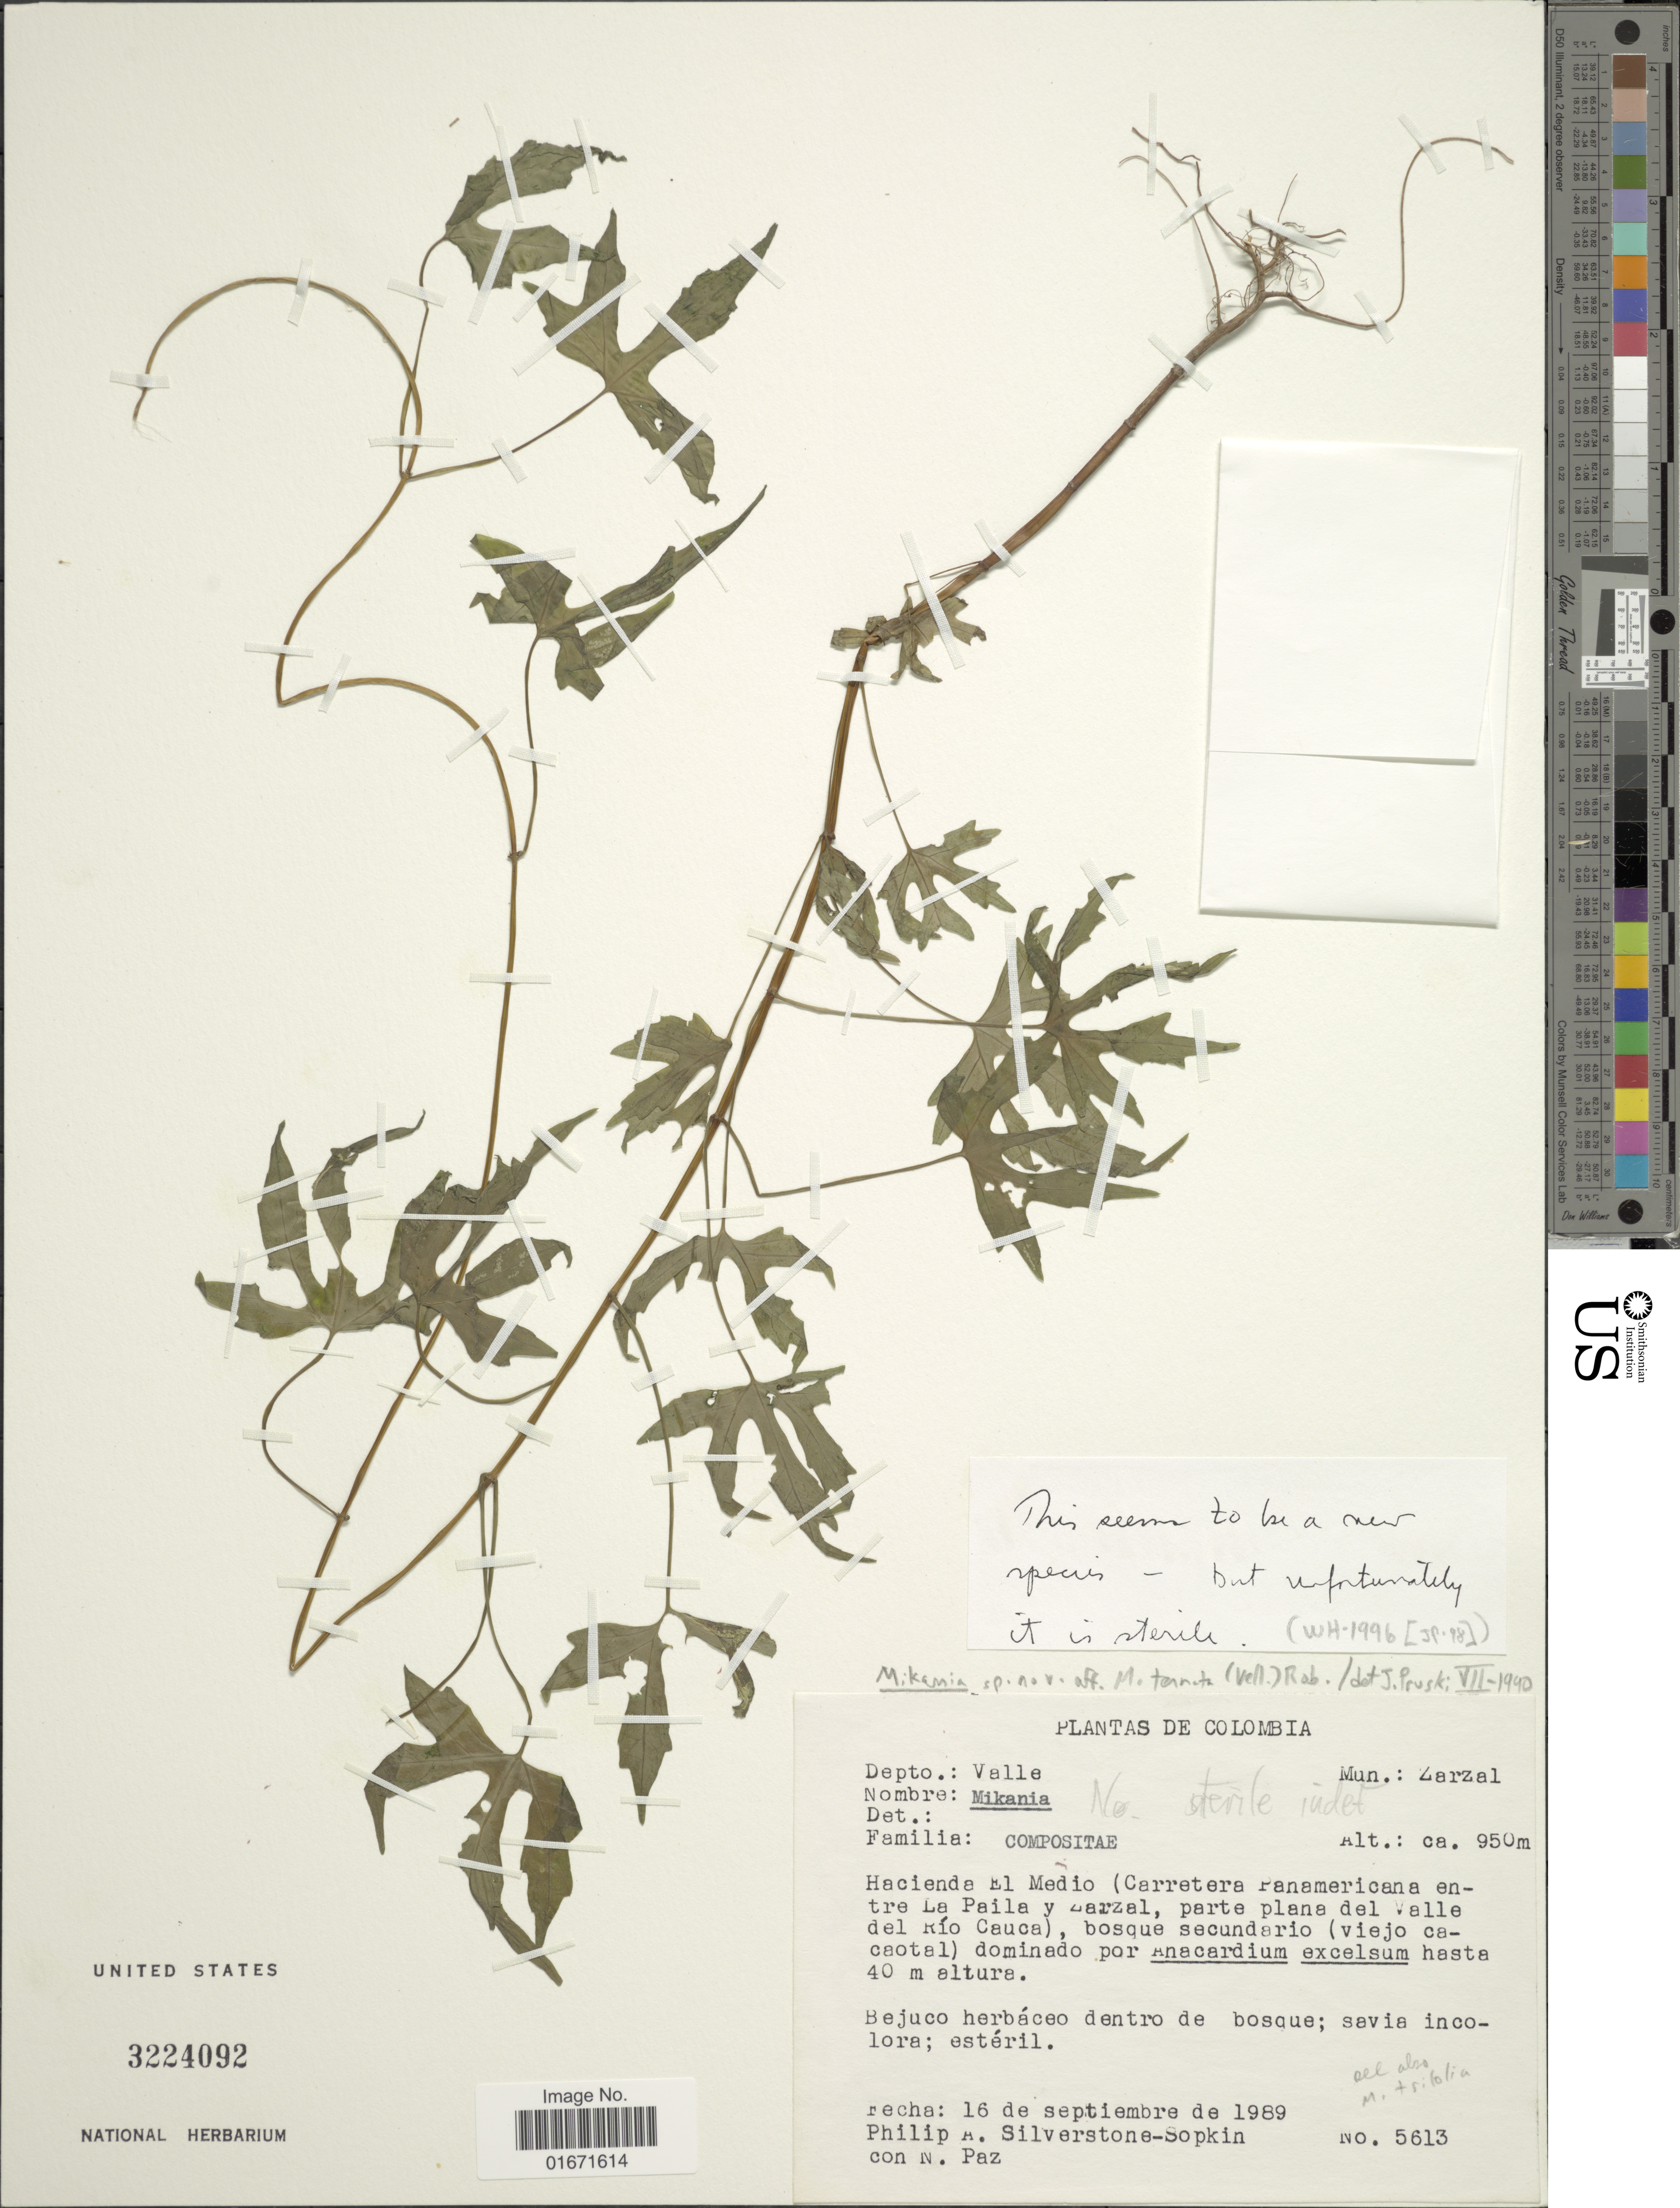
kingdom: Plantae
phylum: Tracheophyta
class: Magnoliopsida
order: Asterales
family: Asteraceae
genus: Mikania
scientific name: Mikania sp.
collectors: P. A. Silverstone-Sopkin & N. Paz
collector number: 5613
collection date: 1989-09-16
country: Colombia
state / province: Valle del Cauca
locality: Depto.: Valle. Mun.: Zarzal. Hacienda El Medio (Carretera Panamericana entre La Paila y Zarzal, parte plana del Valle del Río Cauca), bosque secundario (viejo cacaotal)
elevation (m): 950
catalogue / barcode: US 3224092